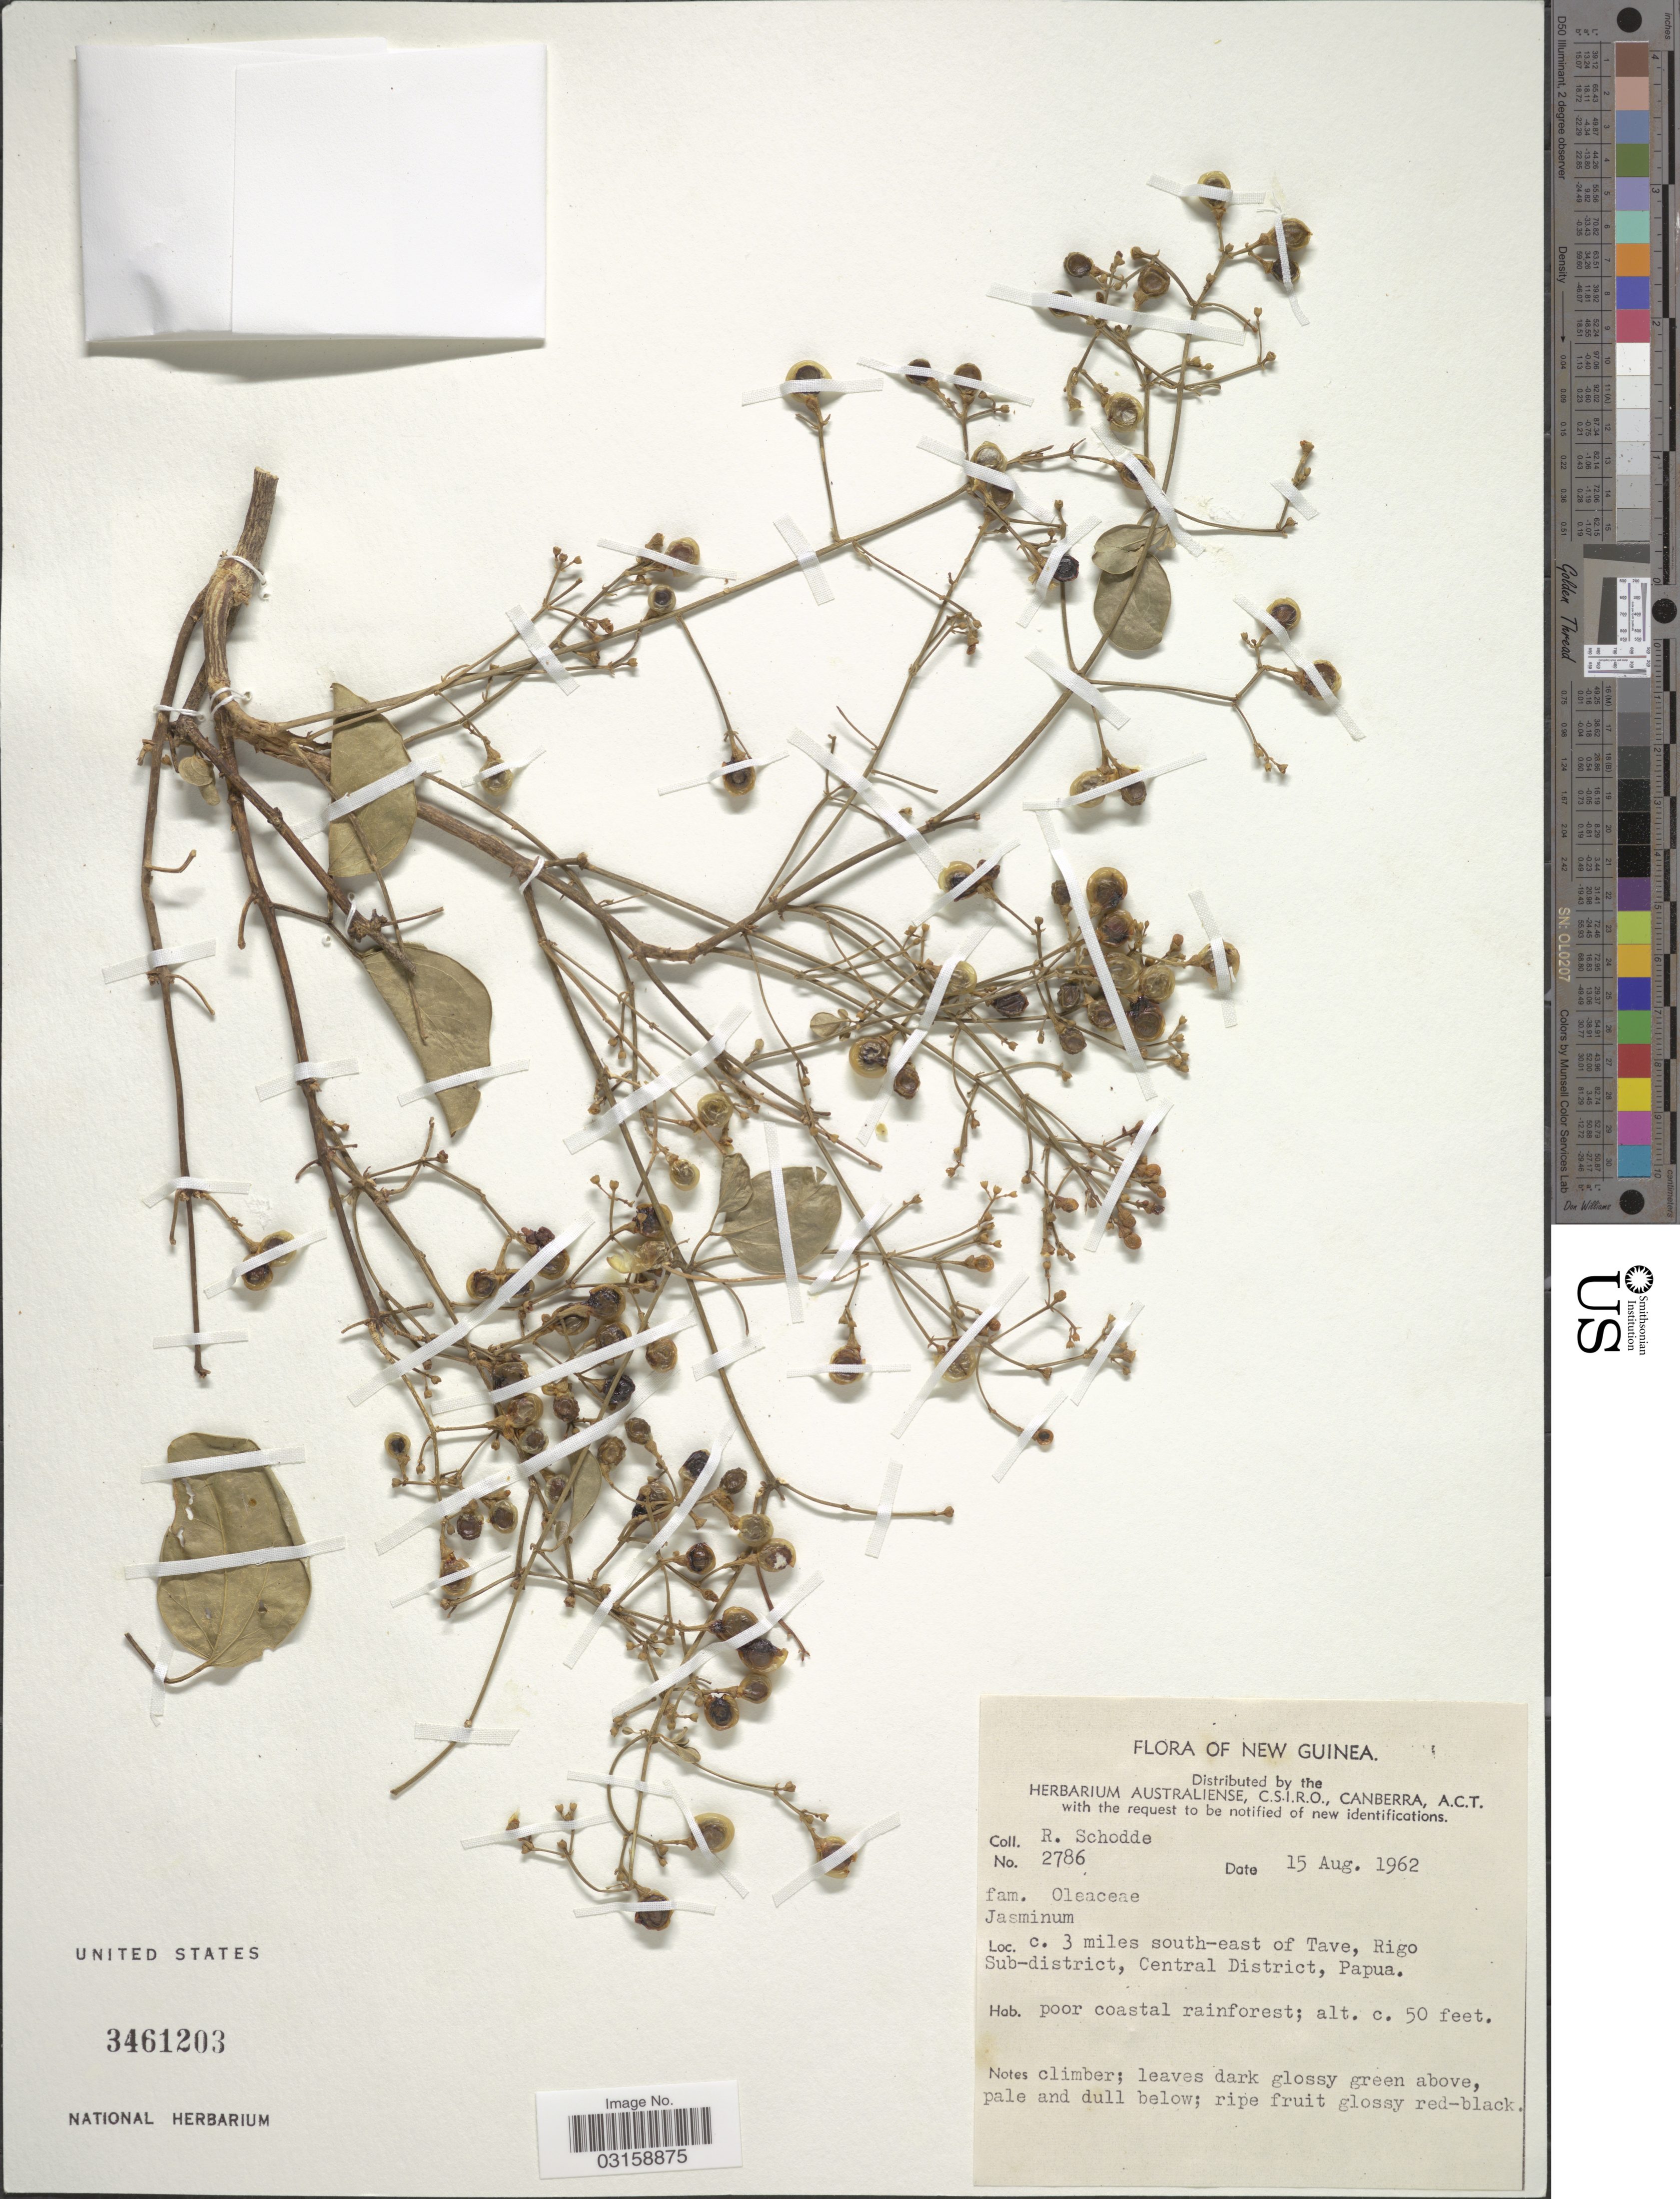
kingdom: Plantae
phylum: Tracheophyta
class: Magnoliopsida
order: Lamiales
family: Oleaceae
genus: Jasminum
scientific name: Jasminum sp.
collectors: R. Schodde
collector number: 2786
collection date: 1962-08-15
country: Papua New Guinea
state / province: Central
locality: New Guinea. c. 3 miles south-east of Tave, Rigo Sub-district, Papua.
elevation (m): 15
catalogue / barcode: US 3461203